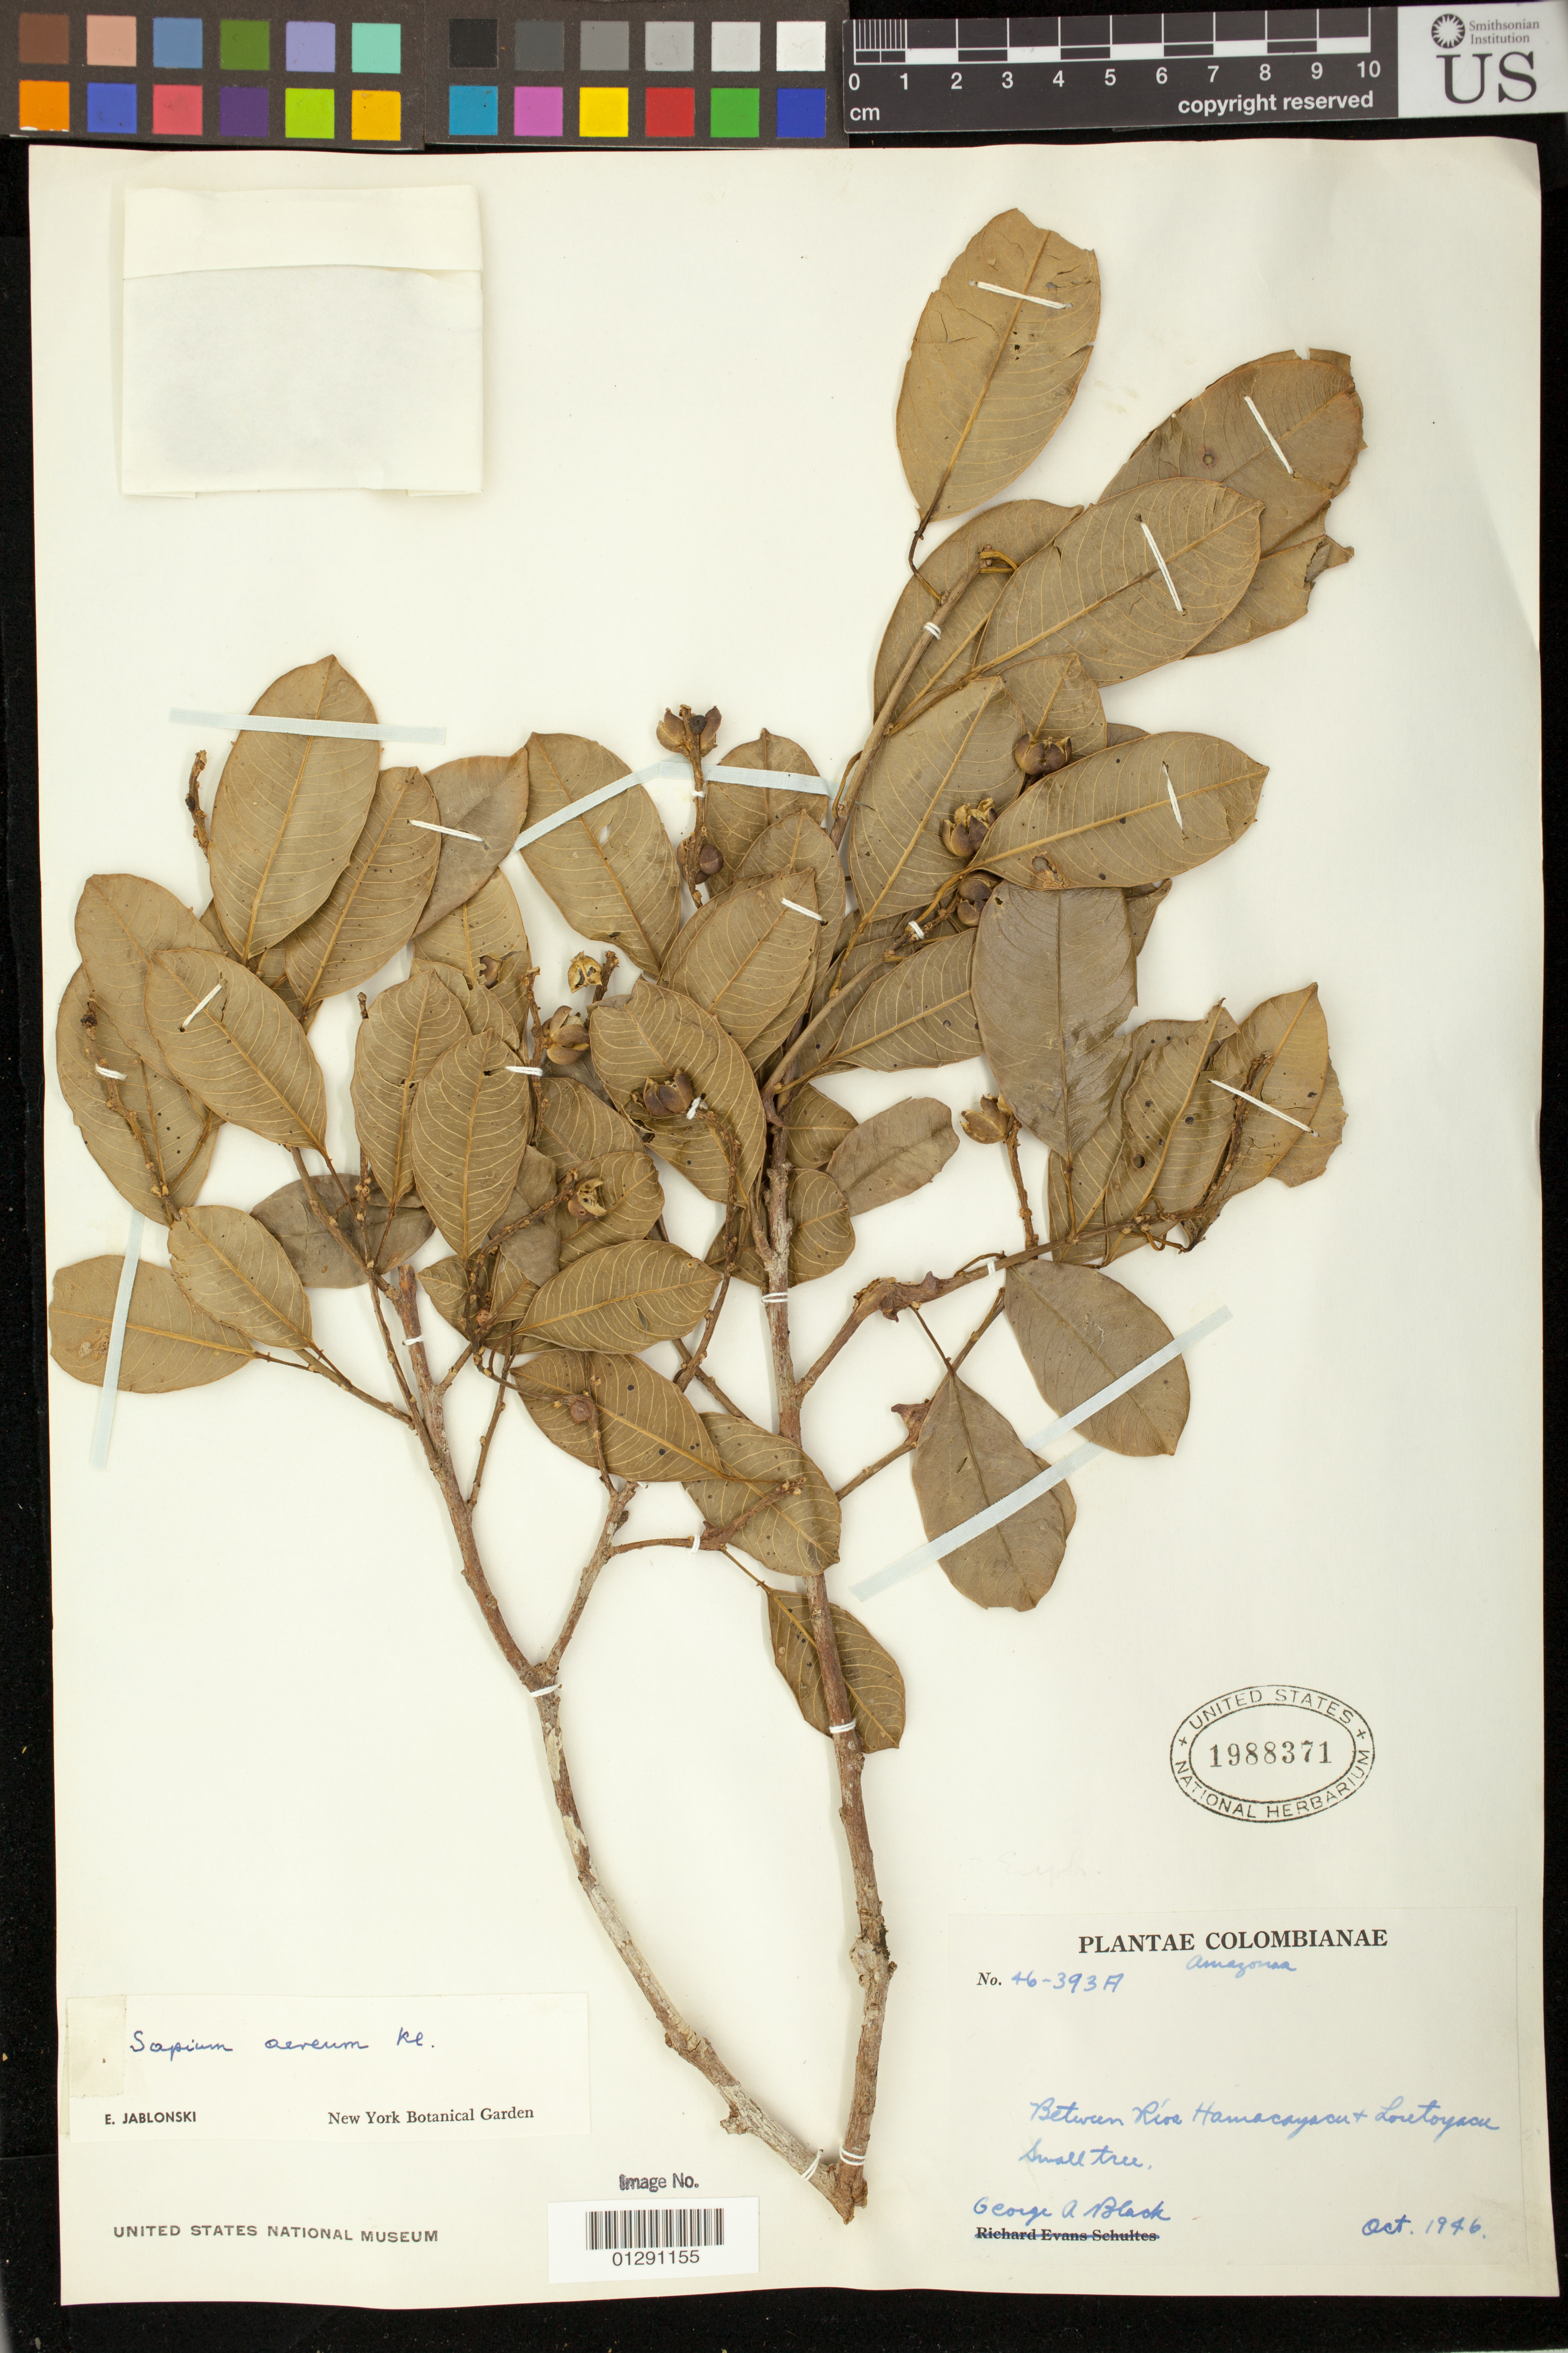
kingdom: Plantae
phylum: Tracheophyta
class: Magnoliopsida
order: Malpighiales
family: Euphorbiaceae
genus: Sapium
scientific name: Sapium aereum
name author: Klotzsch ex Müll. Arg.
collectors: G. A. Black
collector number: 46-39317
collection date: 1946-10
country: Colombia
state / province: Amazônas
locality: Between Rio Amacayacu [Hamacayacu] & Loretoyacu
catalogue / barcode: US 1988371